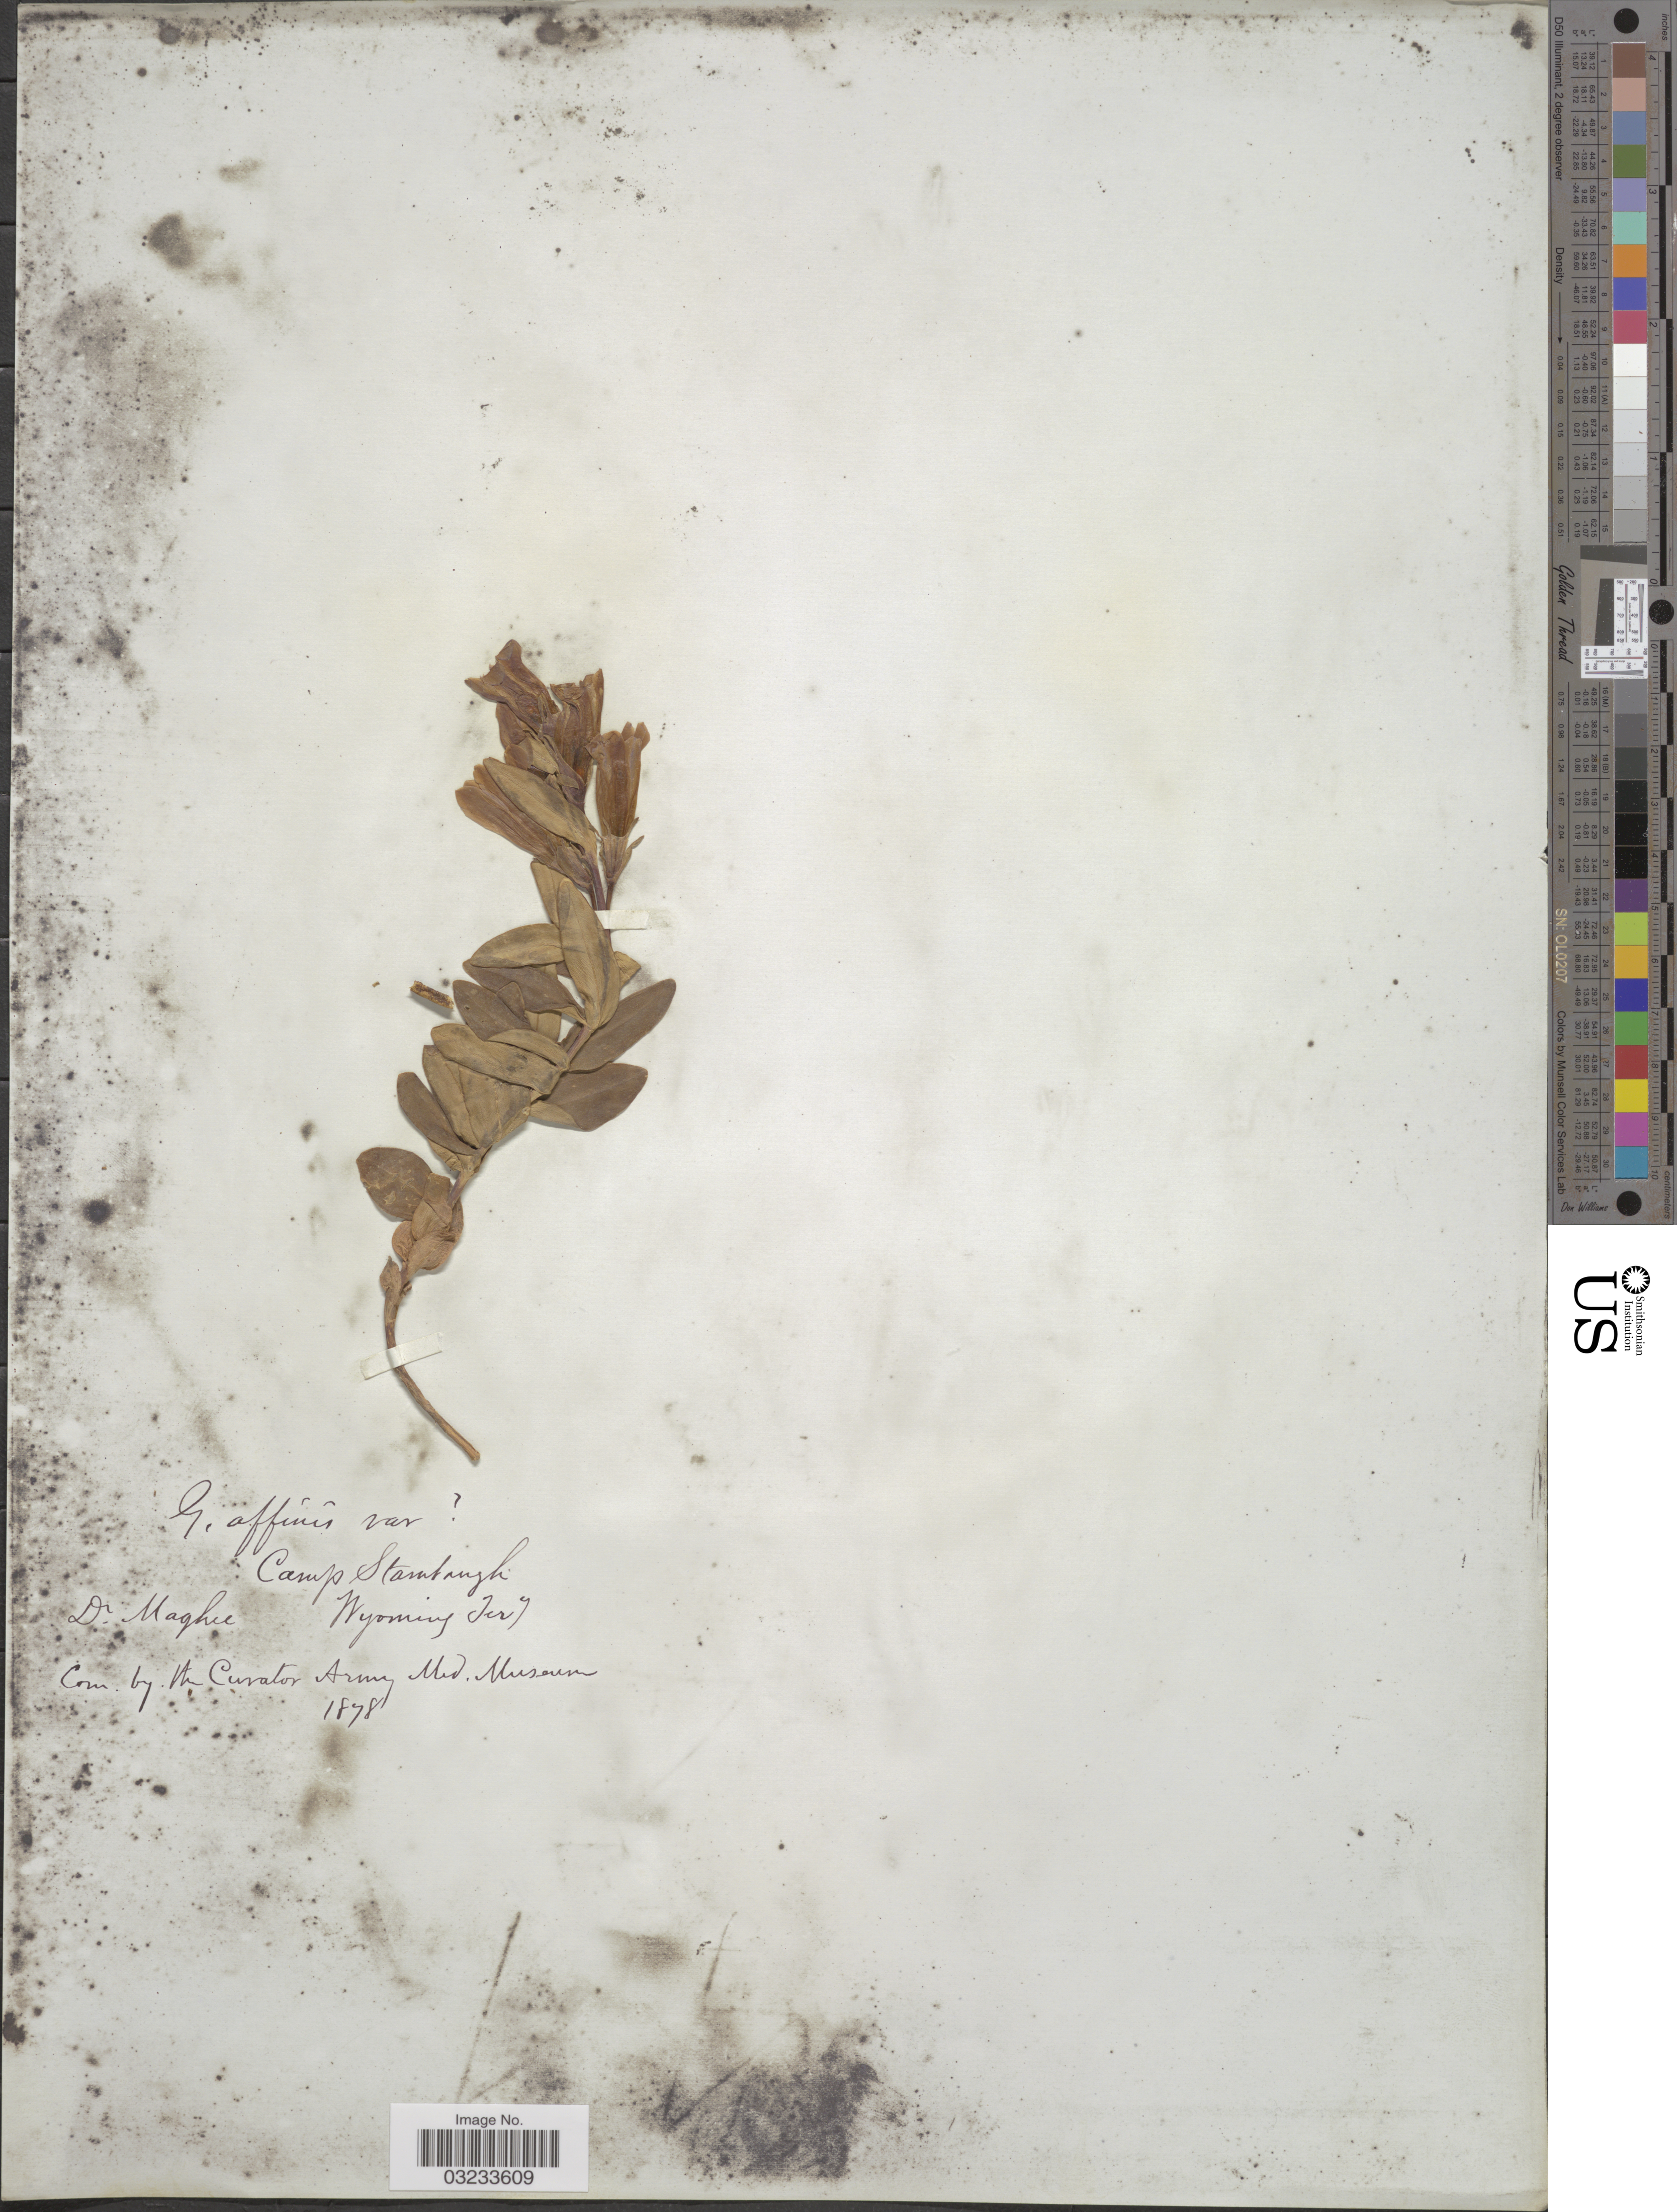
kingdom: Plantae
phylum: Tracheophyta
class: Magnoliopsida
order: Gentianales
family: Gentianaceae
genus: Gentiana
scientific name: Gentiana affinis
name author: Griseb.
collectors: Maghu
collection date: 1878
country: United States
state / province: Wyoming